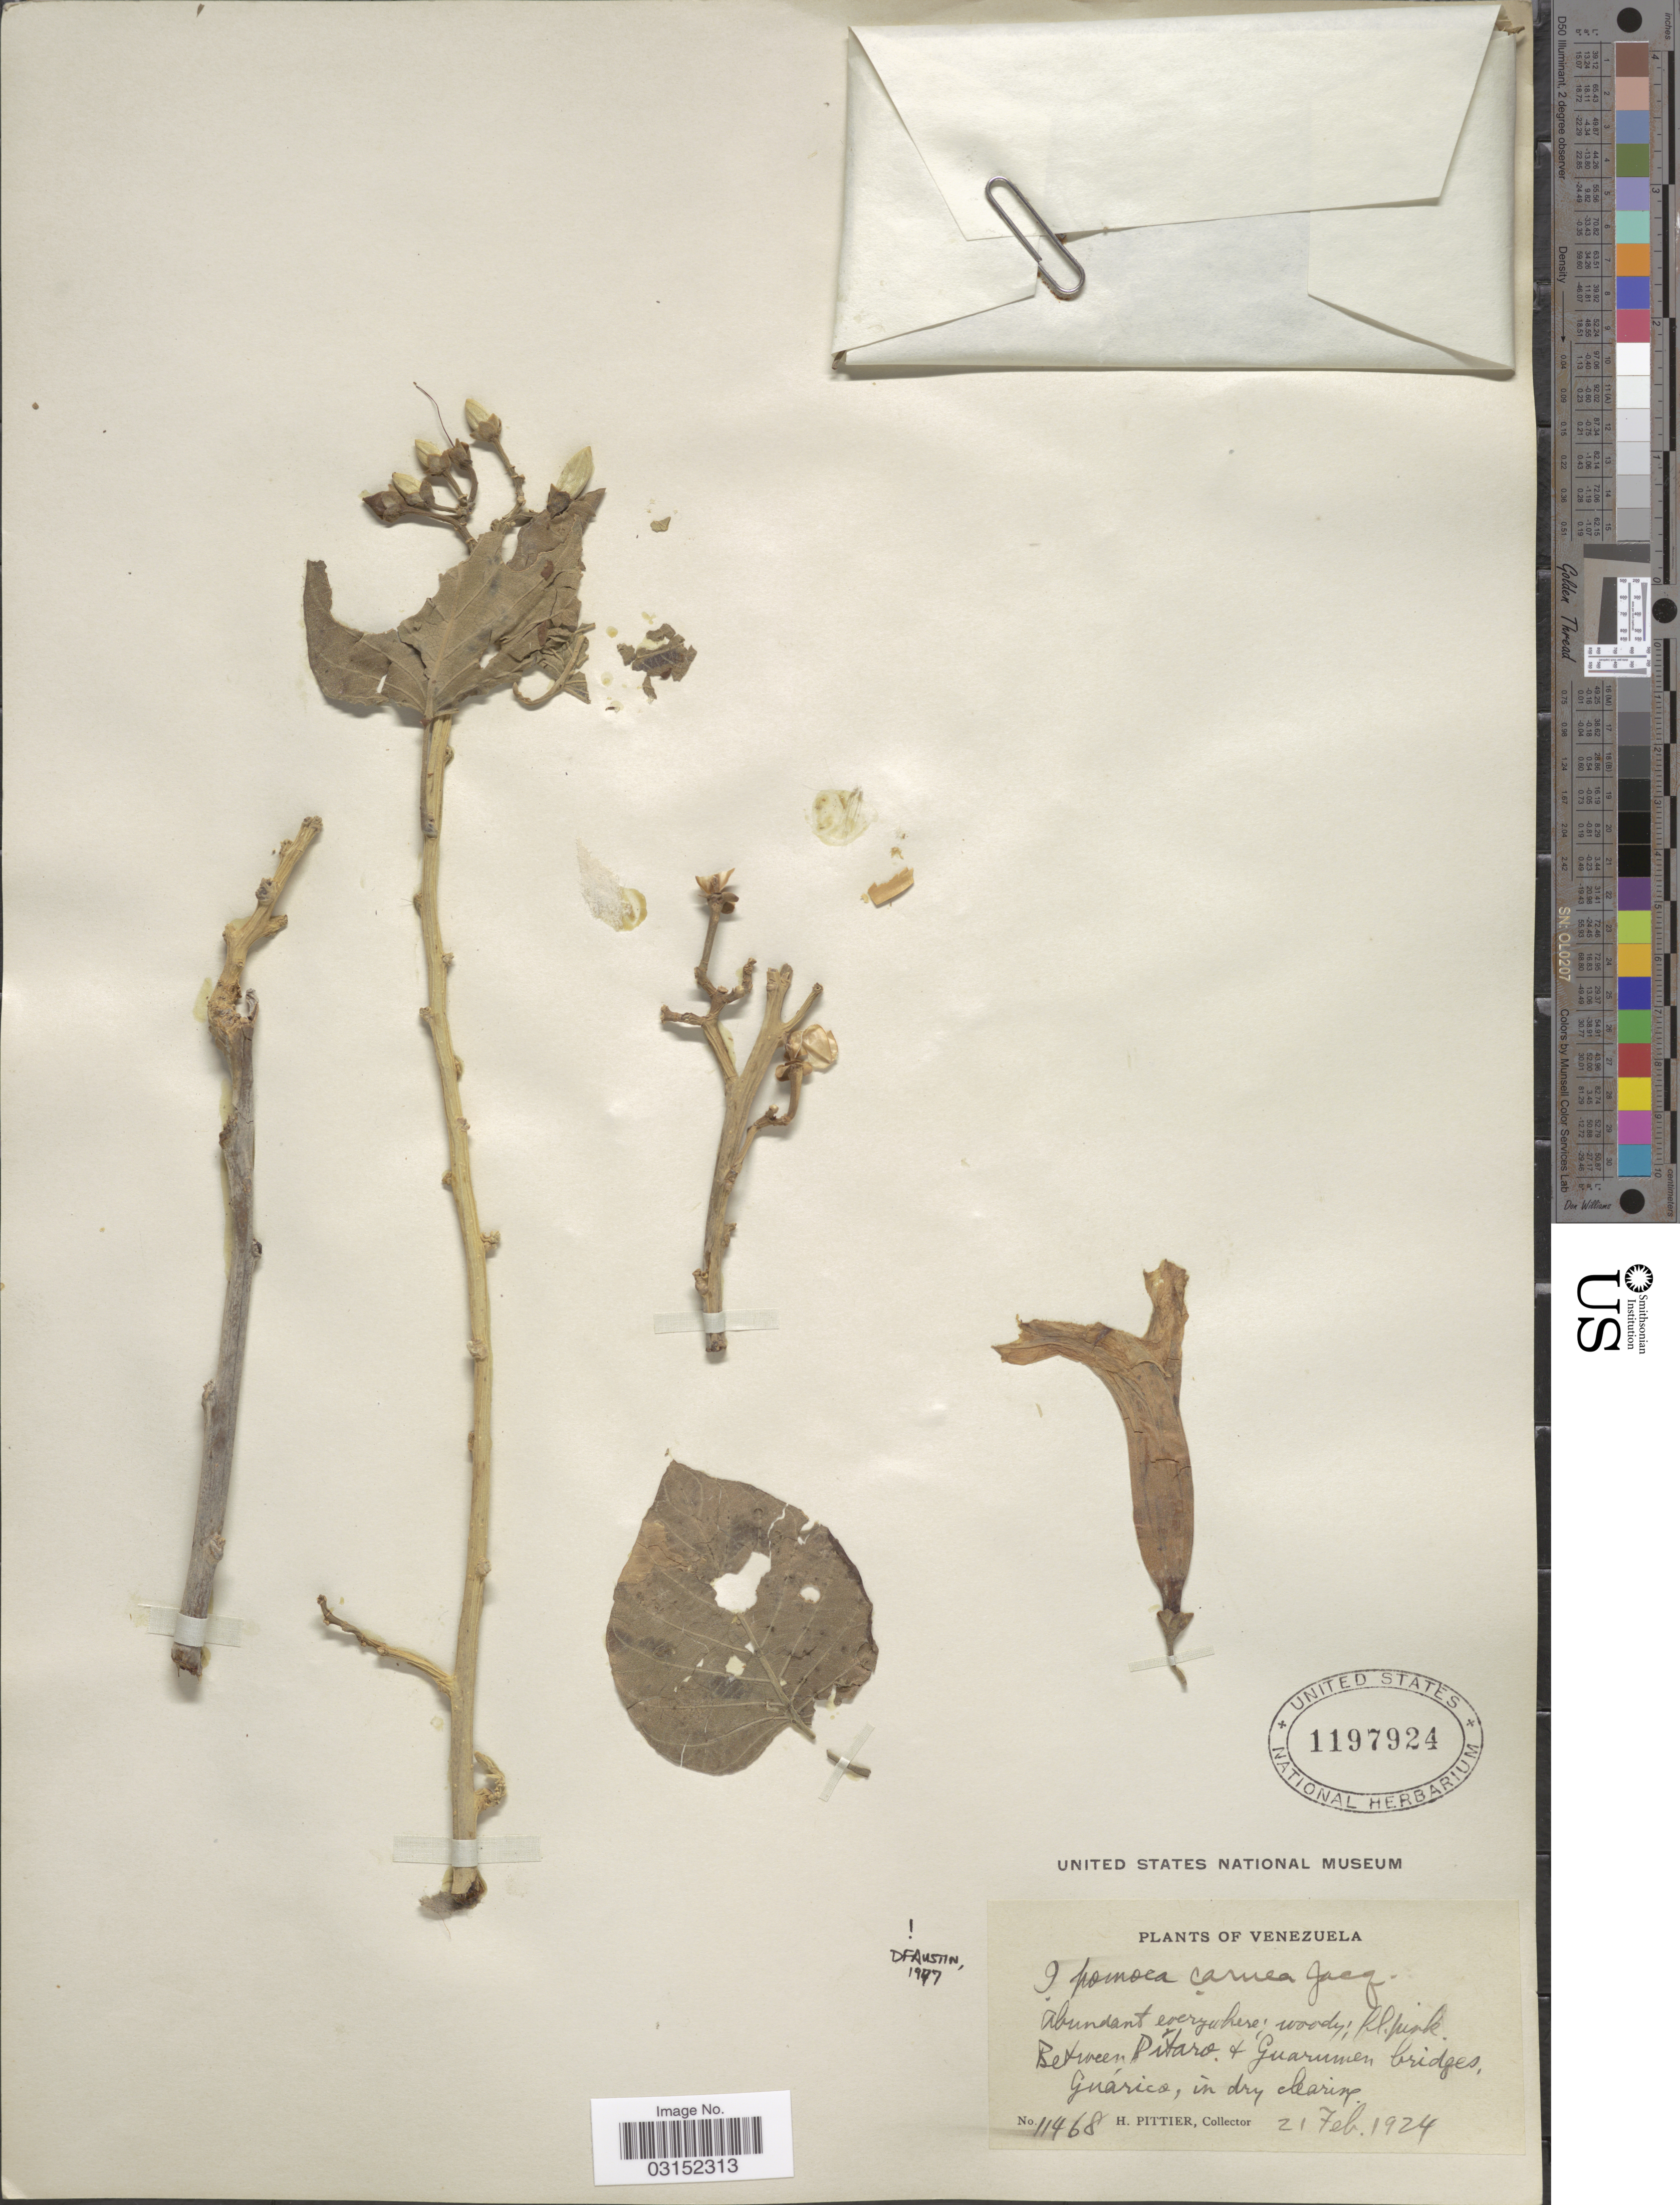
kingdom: Plantae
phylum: Tracheophyta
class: Magnoliopsida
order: Solanales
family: Convolvulaceae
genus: Ipomoea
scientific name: Ipomoea carnea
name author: Jacq.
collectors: H. F. Pittier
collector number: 11468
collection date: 1924-02-21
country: Venezuela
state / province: Guárico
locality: Between Pítaro & Guarumen bridges, Guárico, in dry clearing.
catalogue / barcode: US 1197924